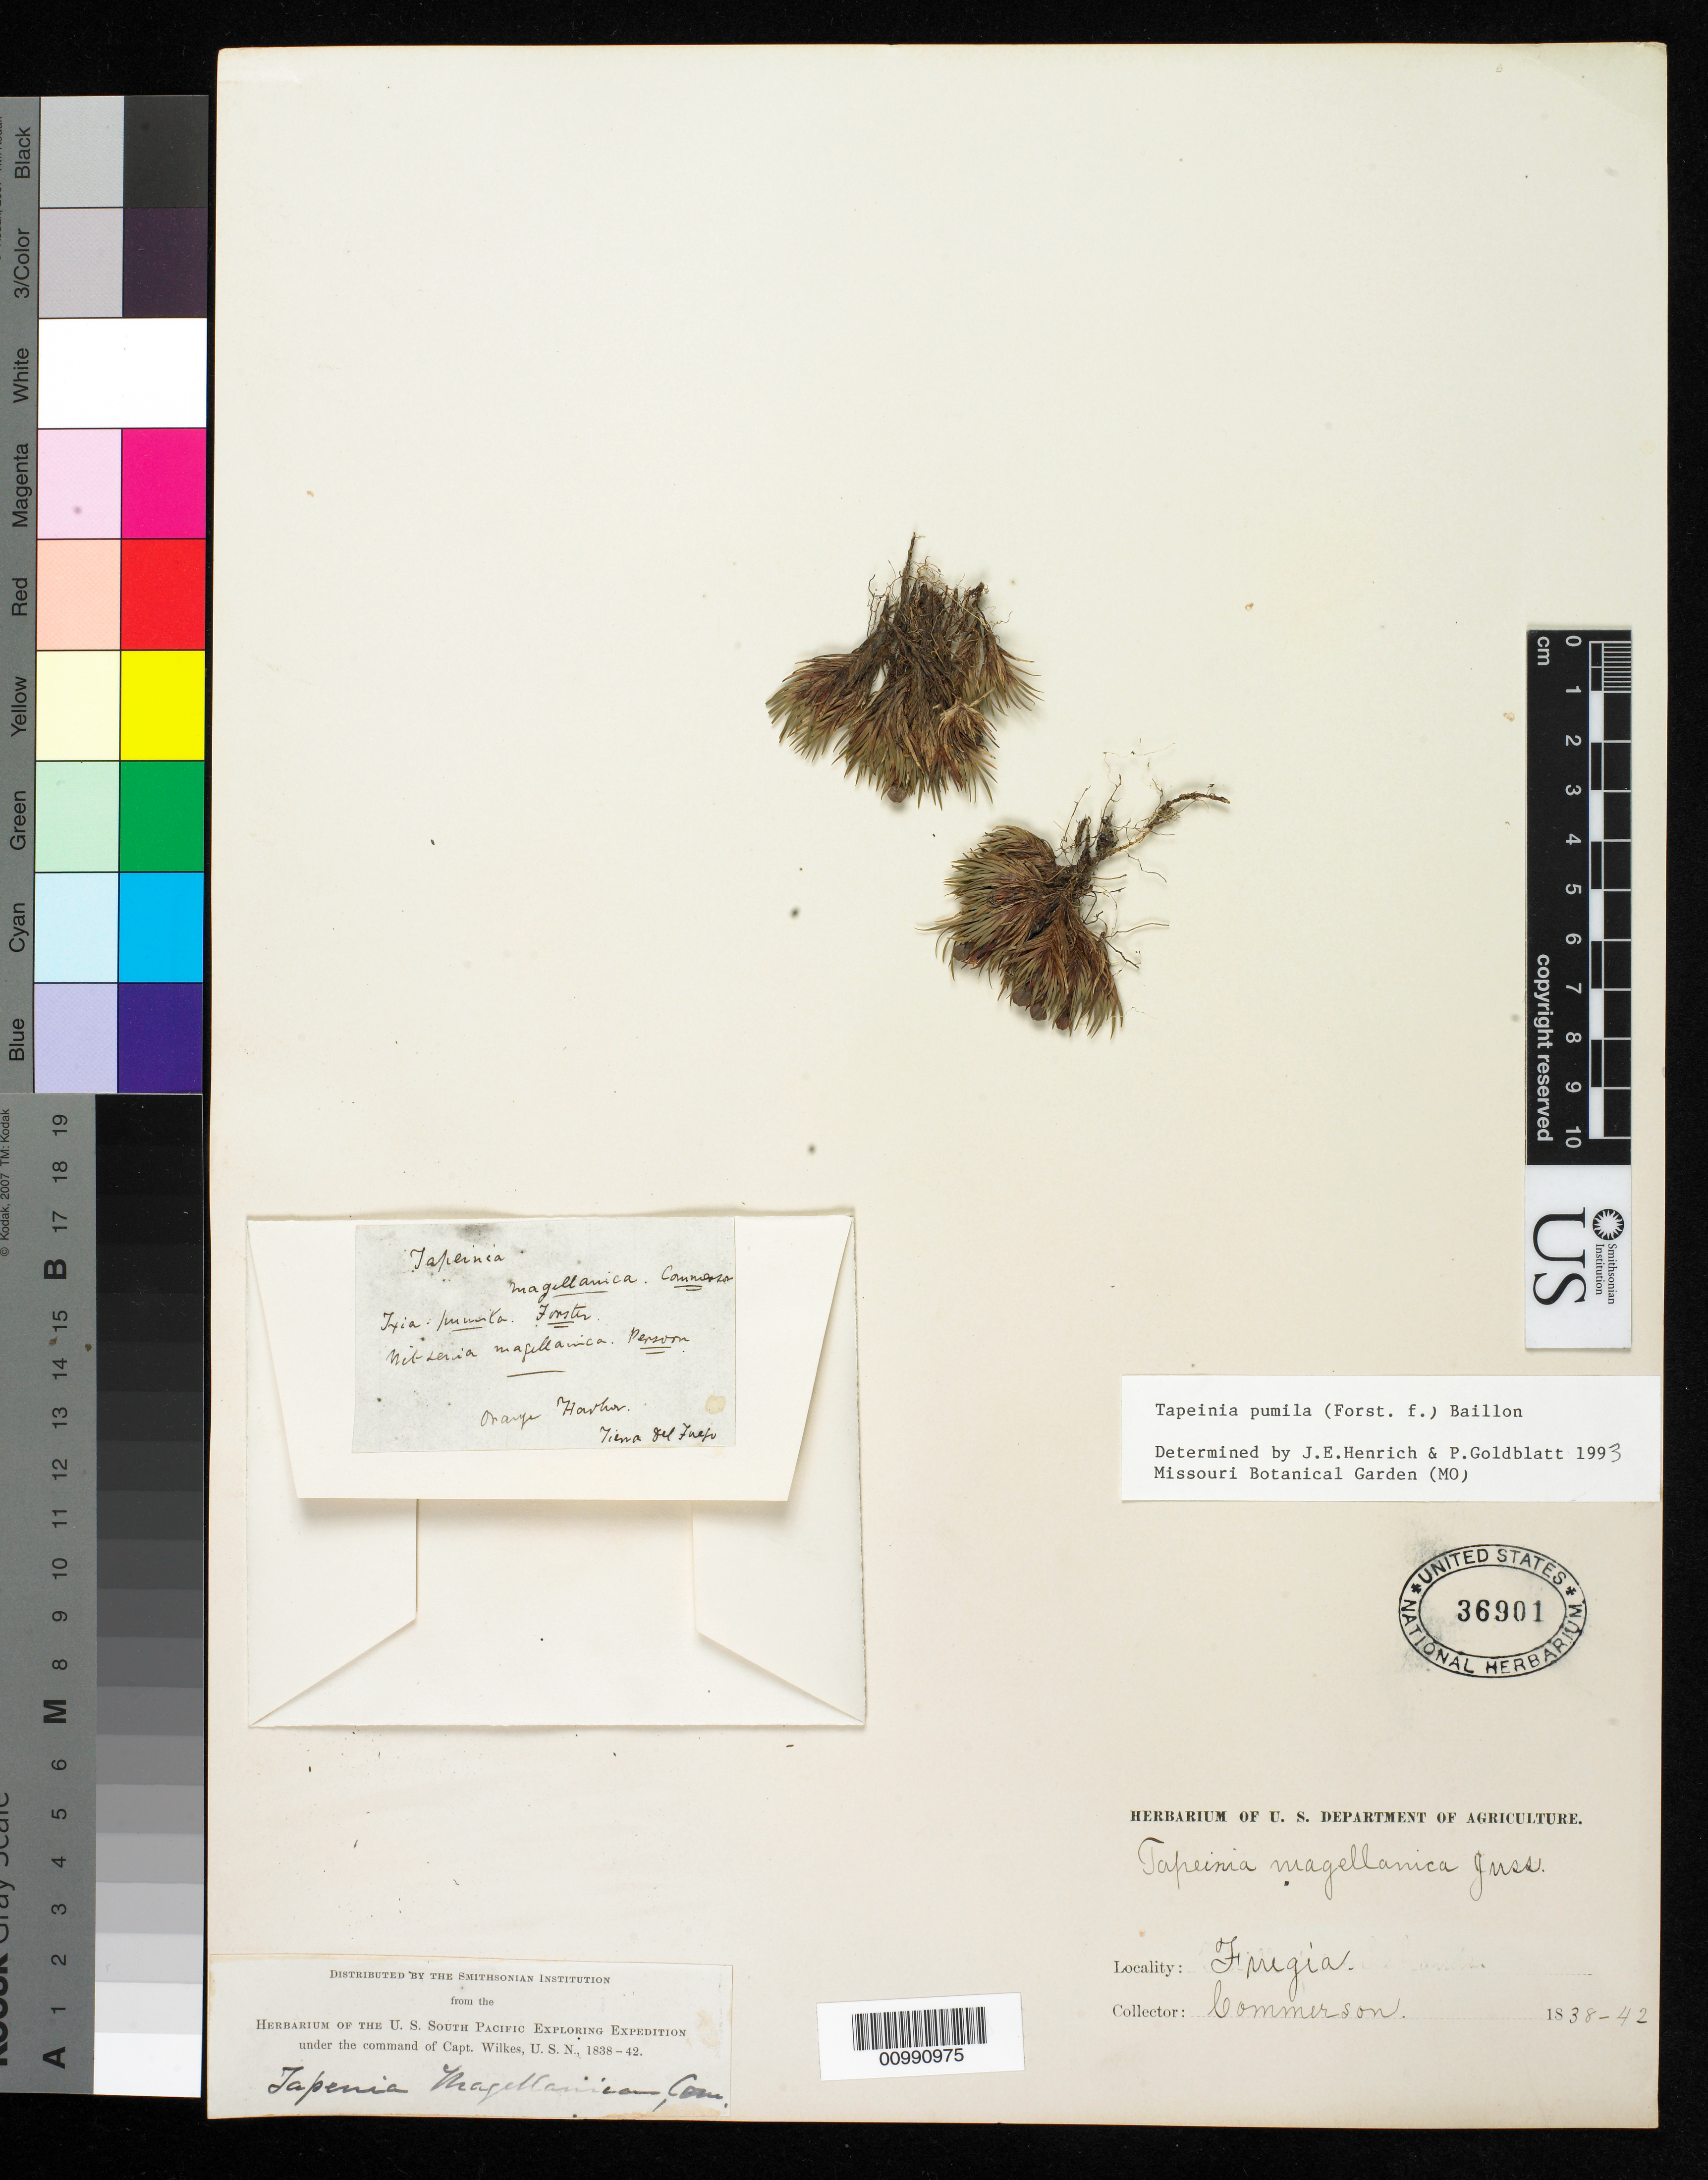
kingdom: Plantae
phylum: Tracheophyta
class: Liliopsida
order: Asparagales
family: Iridaceae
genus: Tapeinia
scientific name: Tapeinia pumila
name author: (G. Forst.) Baill.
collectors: Wilkes Explor. Exped.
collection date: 1838/1842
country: Argentina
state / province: Tierra del Fuego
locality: Fuegia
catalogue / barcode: US 36901